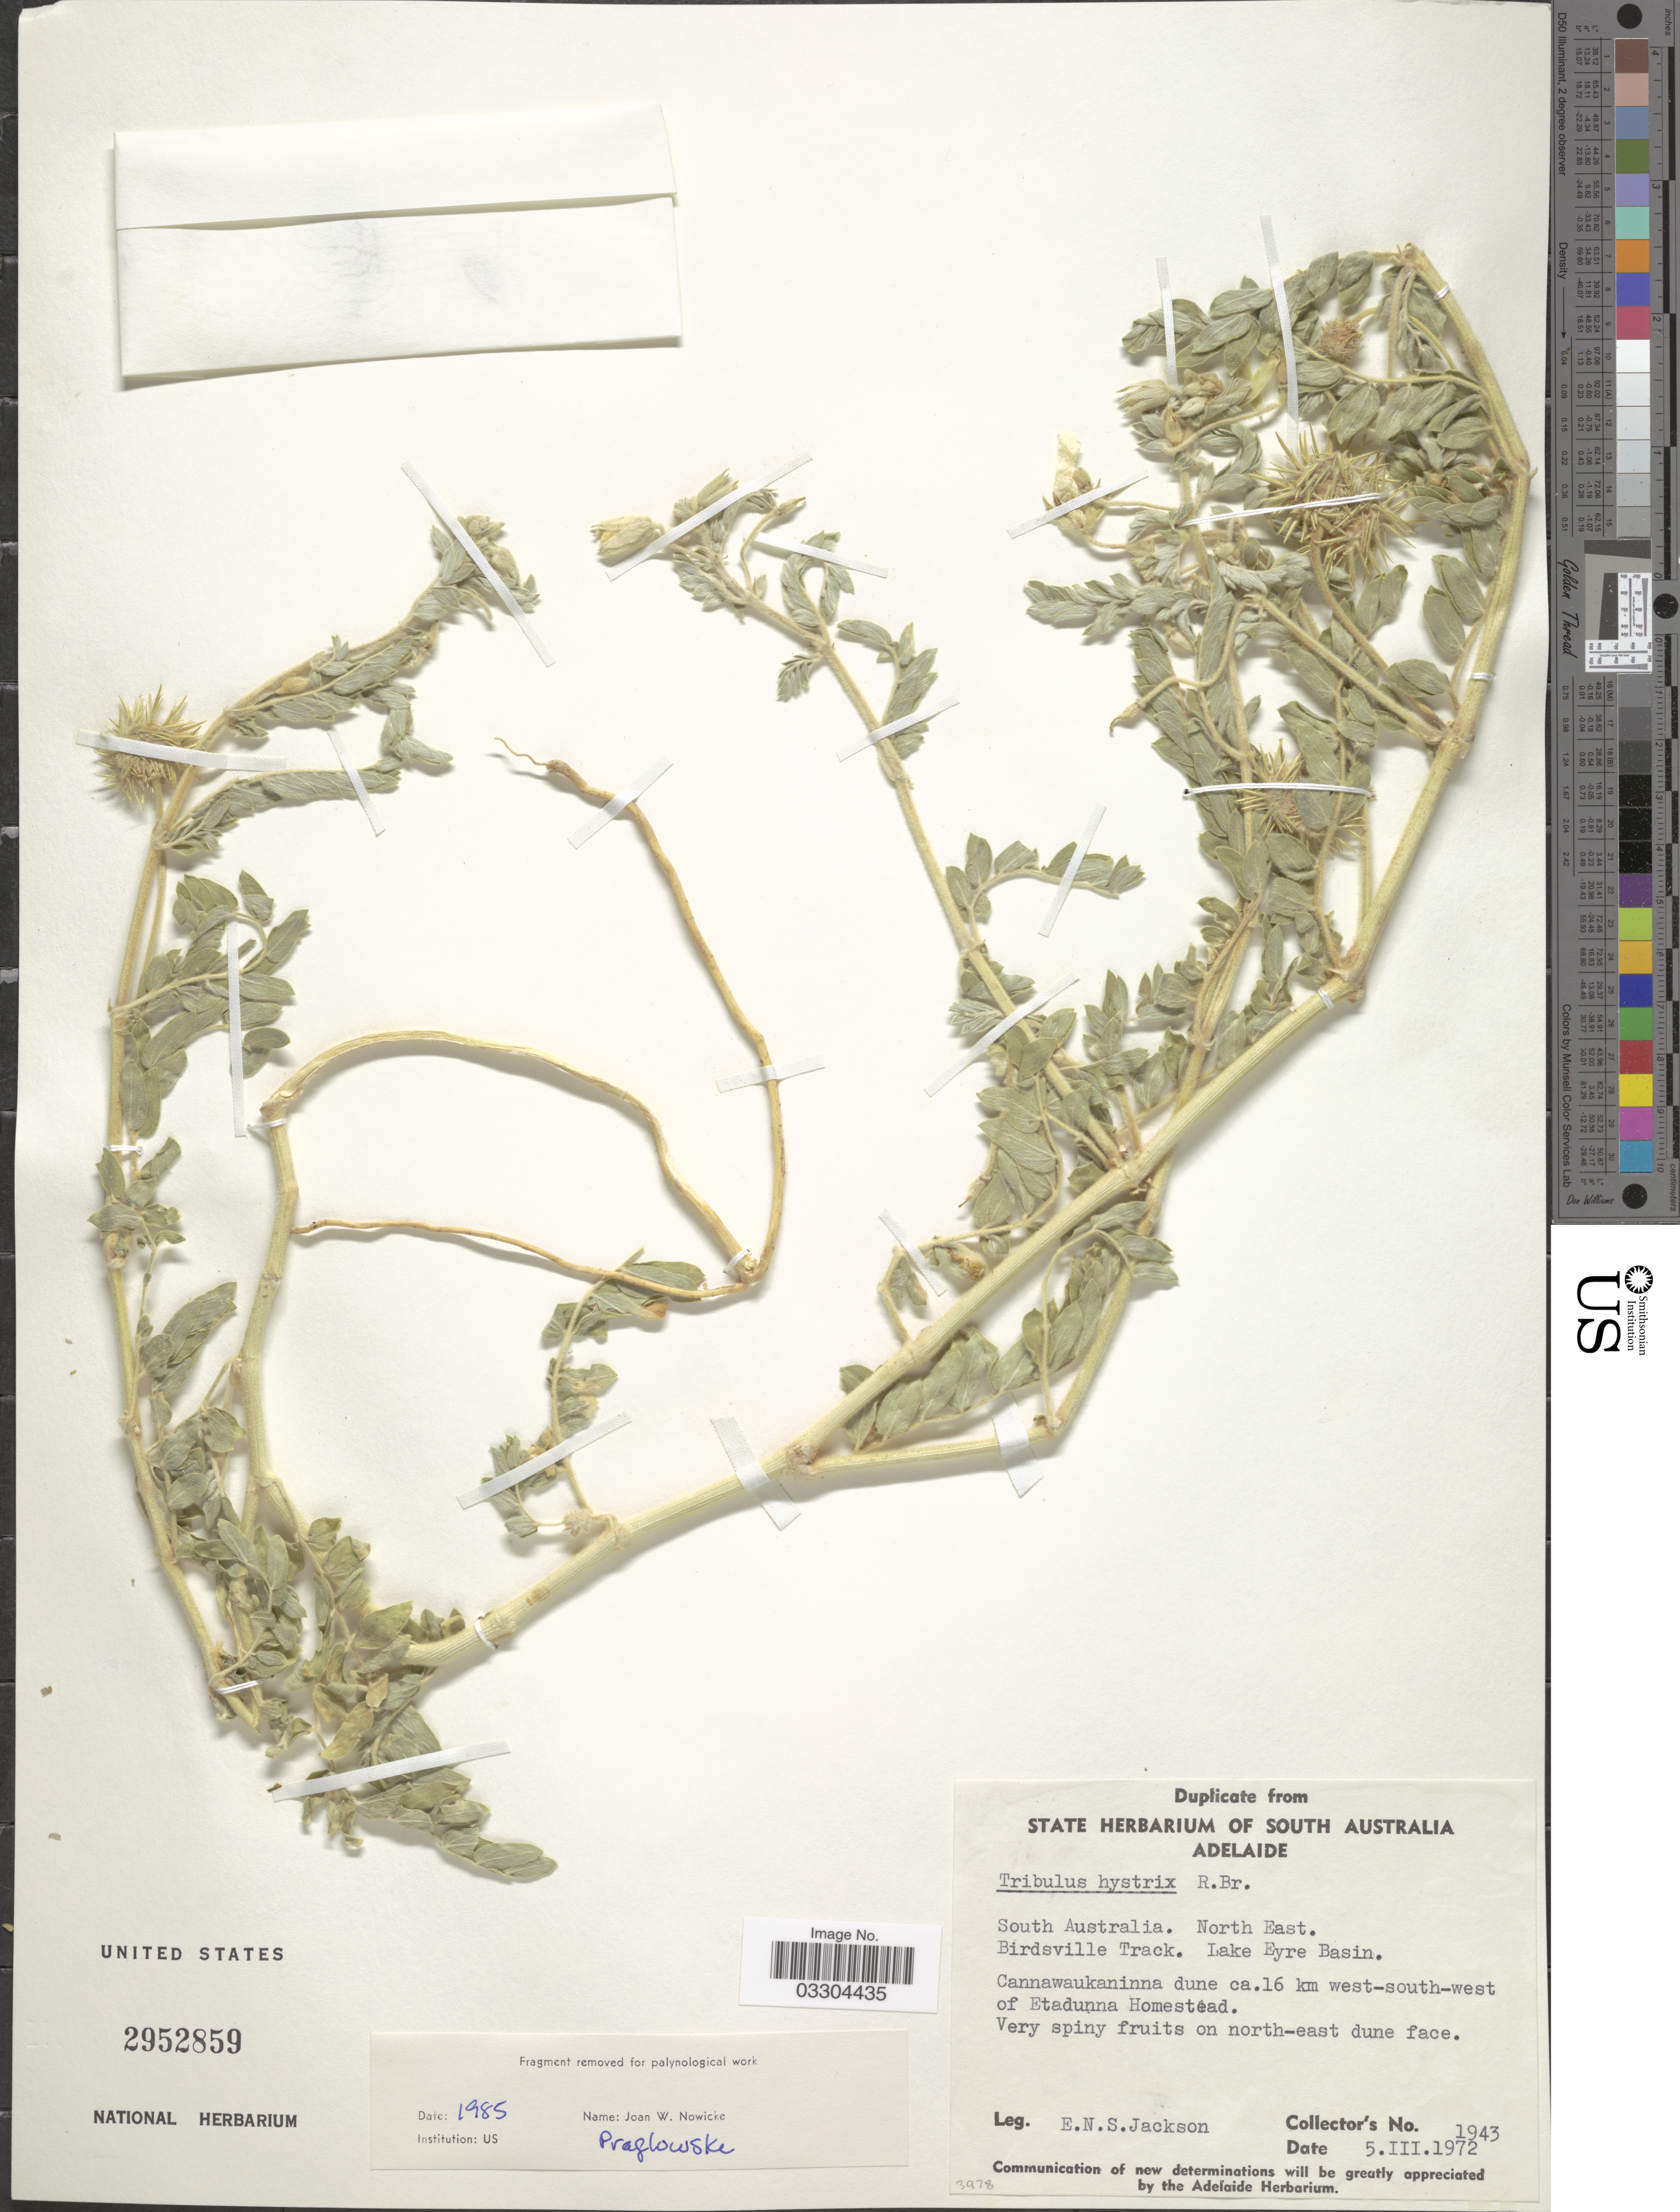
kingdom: Plantae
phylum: Tracheophyta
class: Magnoliopsida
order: Zygophyllales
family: Zygophyllaceae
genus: Tribulus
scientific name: Tribulus hystrix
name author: R. Br.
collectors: E. Jackson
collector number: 1943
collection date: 1972-03-05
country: Australia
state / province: South Australia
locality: North East. Birdsville Track. Lake Eyre Basin. Cannawaukaninna dune ca. 16 km west-south-west of Etadunna Homestead.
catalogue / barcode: US 2952859